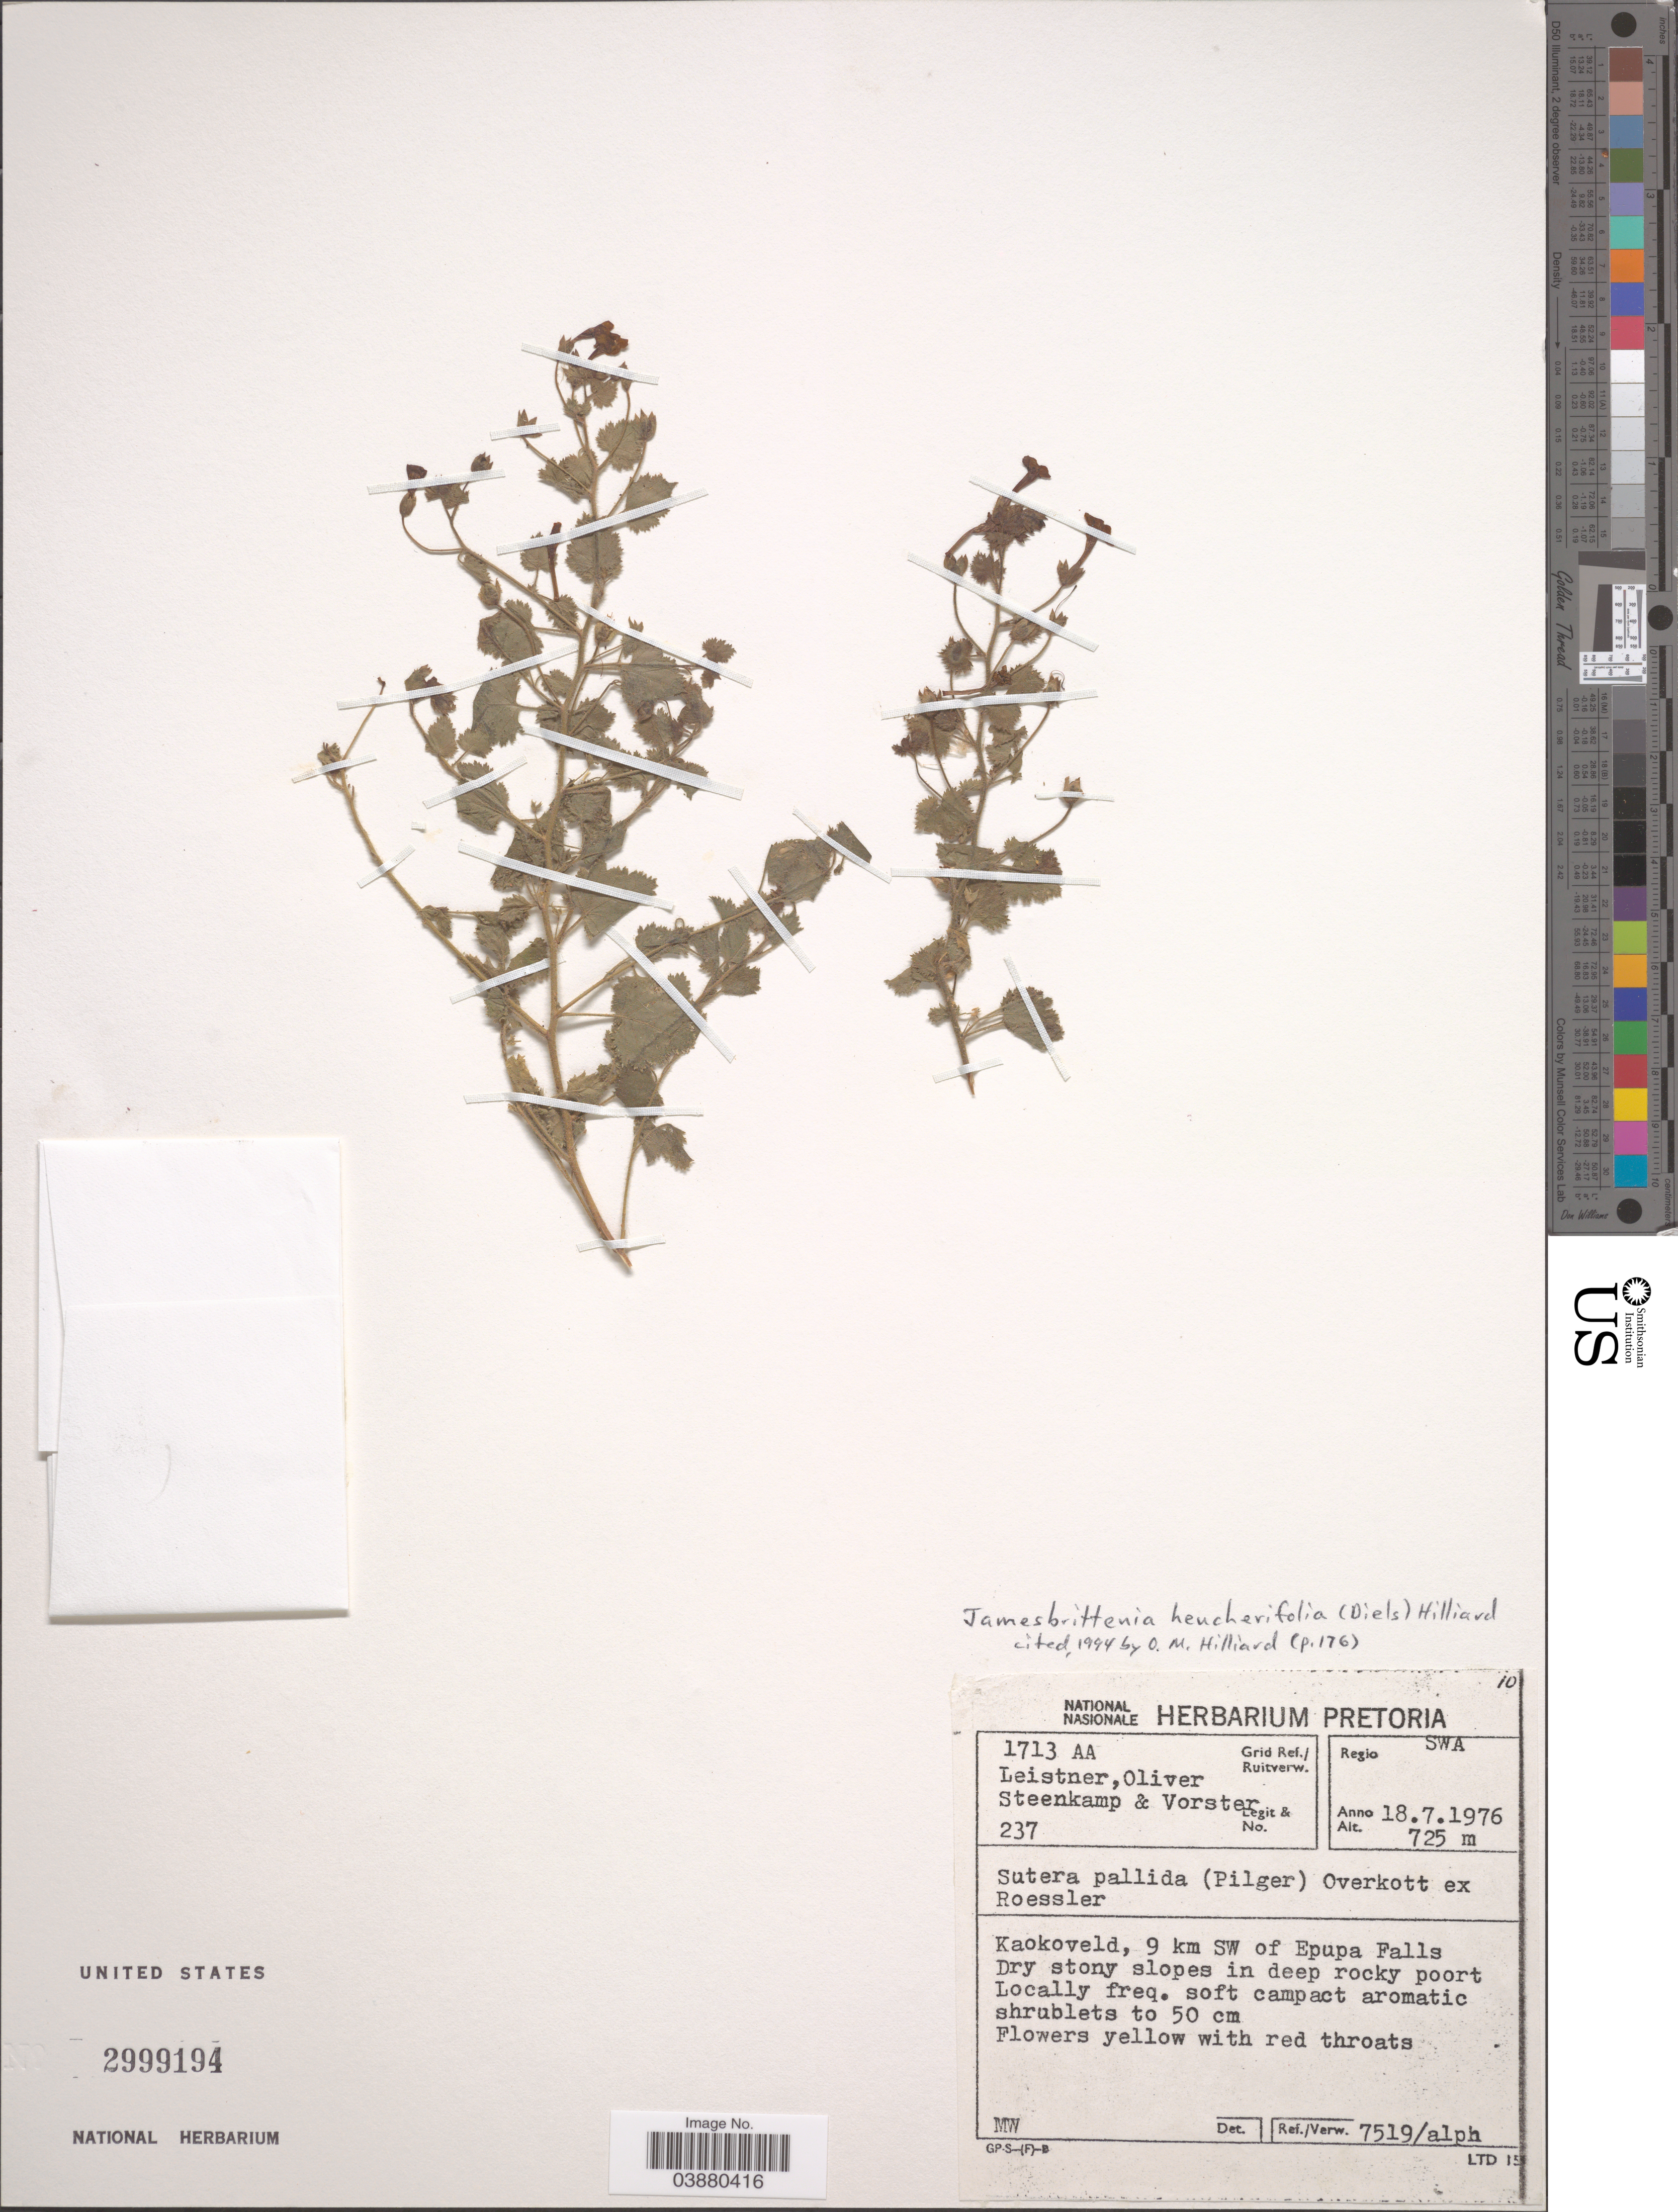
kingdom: Plantae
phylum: Tracheophyta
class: Magnoliopsida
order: Lamiales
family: Scrophulariaceae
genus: Jamesbrittenia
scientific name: Jamesbrittenia heucherifolia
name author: (Diels) Hilliard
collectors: Leistner, Oliver, --, -- Steenkamp & -. Vorster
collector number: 237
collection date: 1976-07-18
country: Namibia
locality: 1713 AA Grid Ref./Ruitverw. Regio SWA. Kaokoveld, 9 km SW of Epupa Falls.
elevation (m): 725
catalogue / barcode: US 2999194